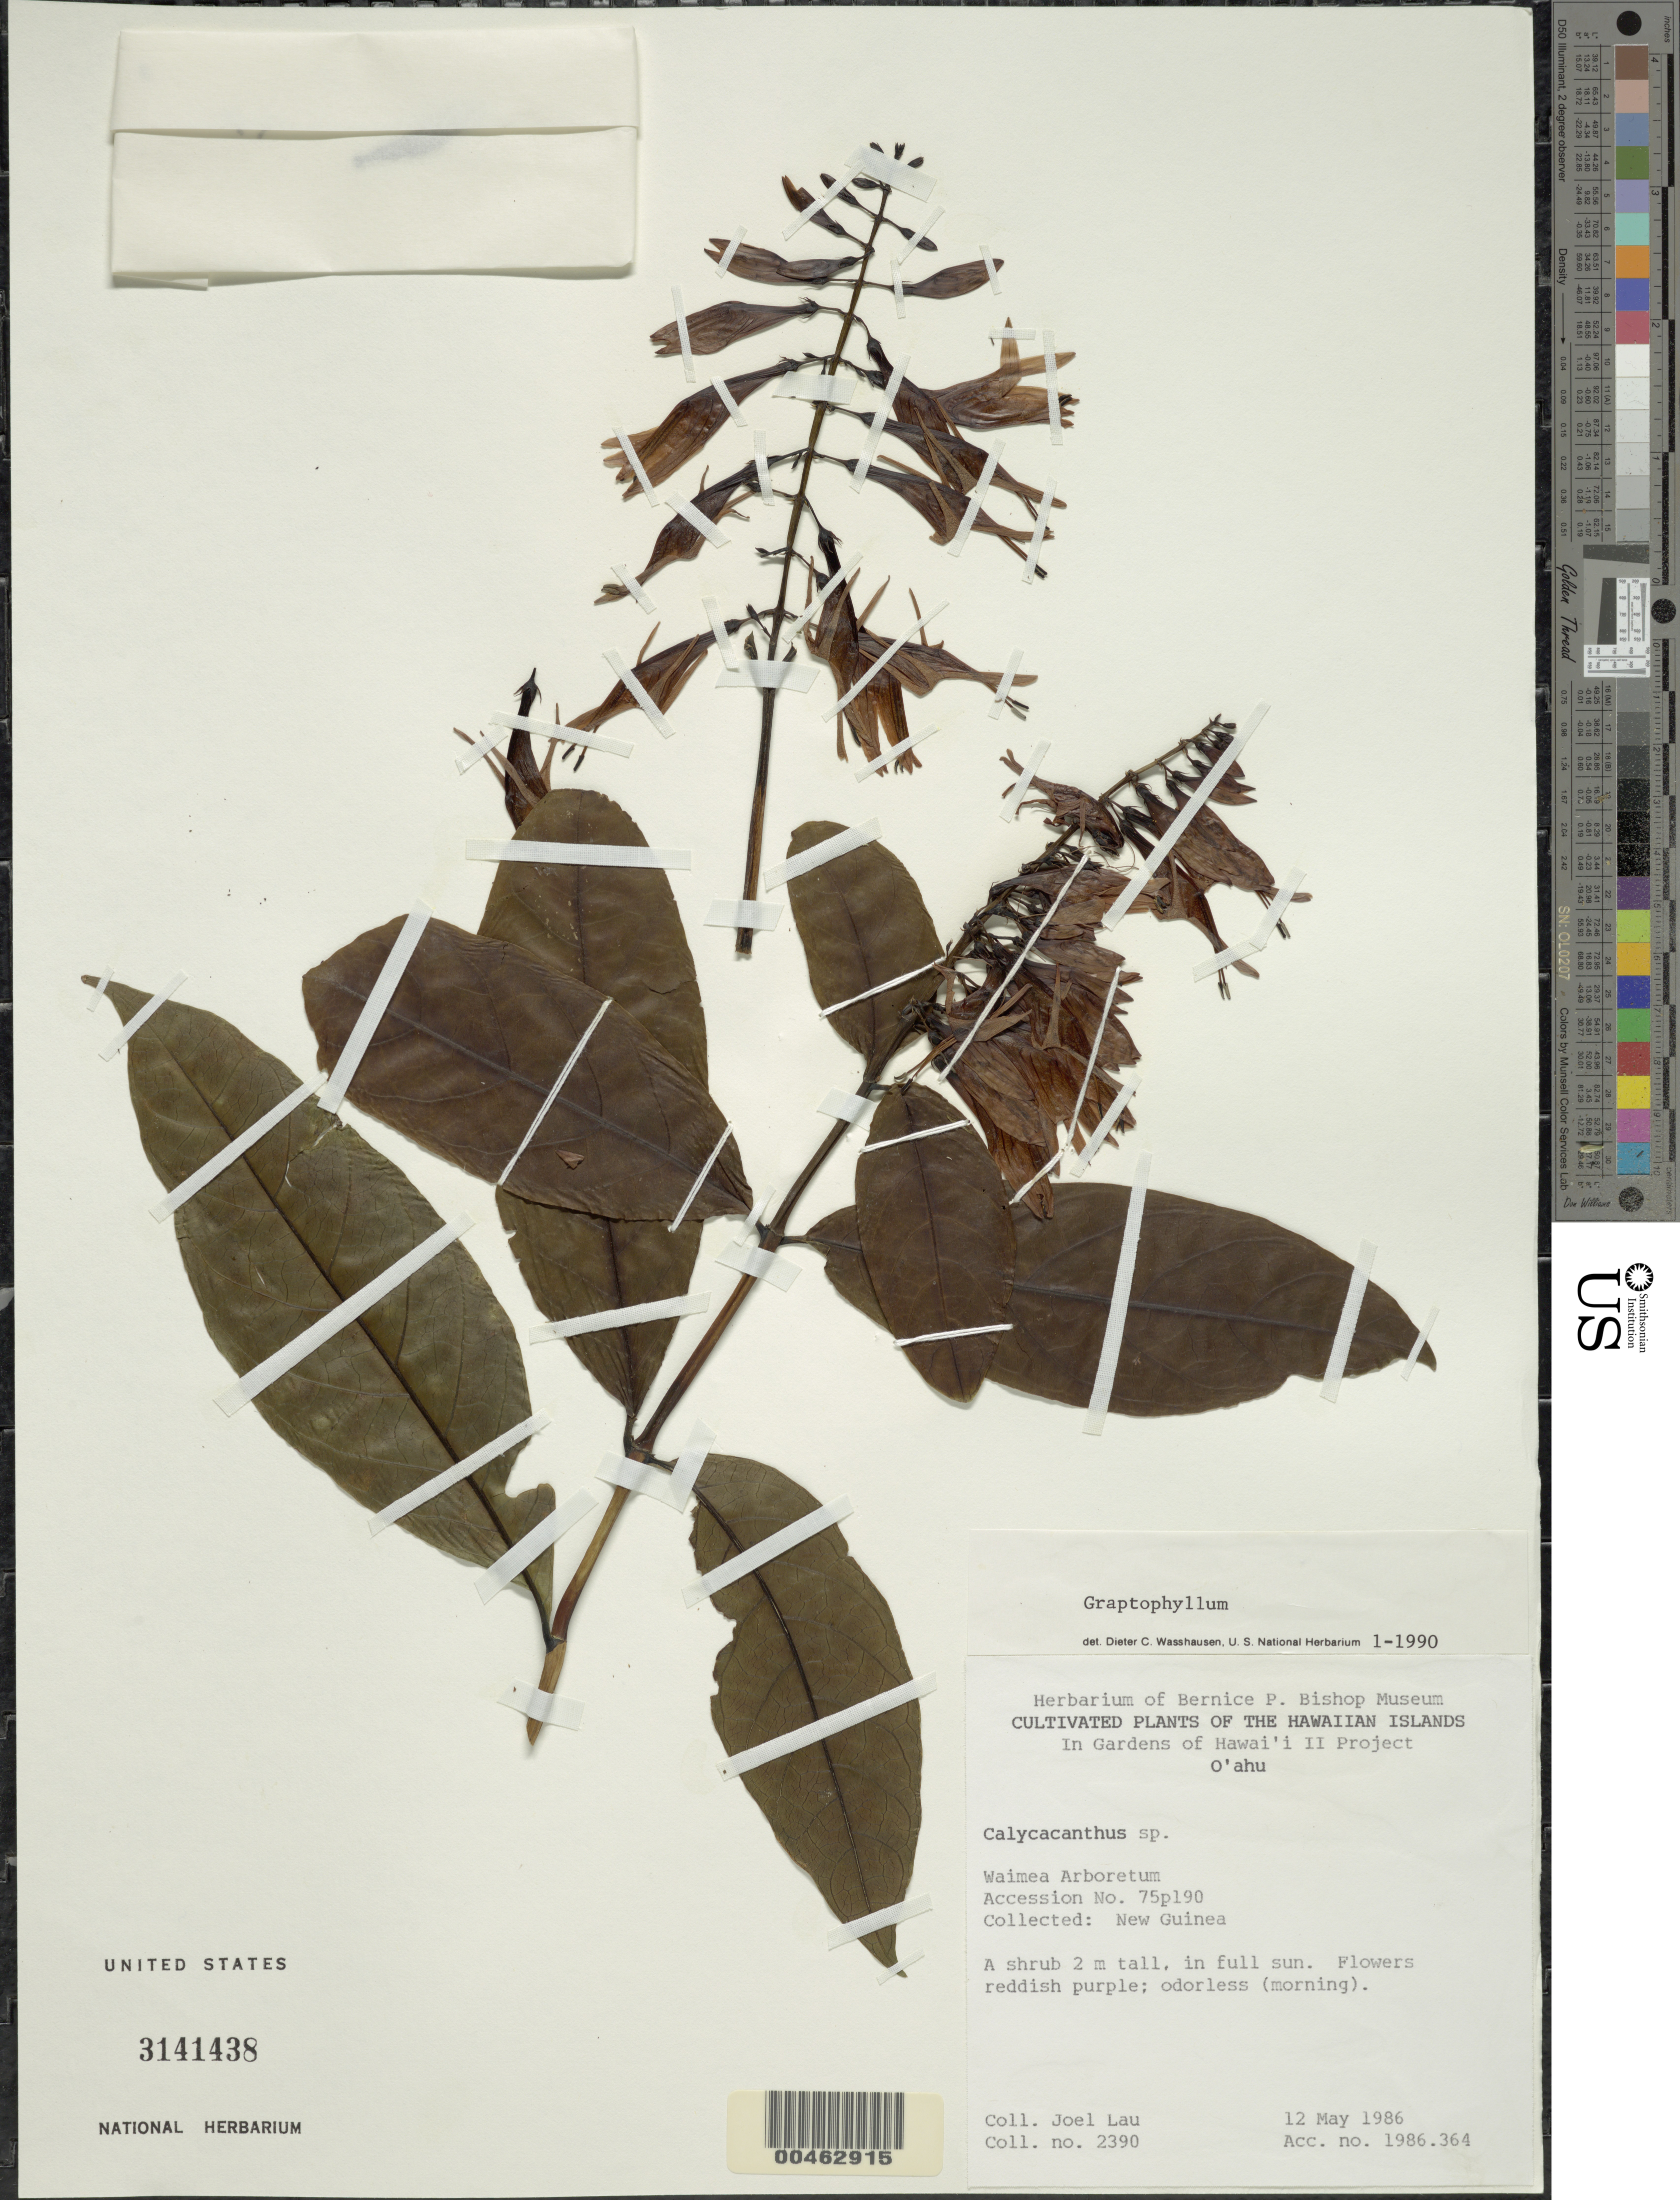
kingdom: Plantae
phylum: Tracheophyta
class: Magnoliopsida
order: Lamiales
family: Acanthaceae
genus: Graptophyllum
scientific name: Graptophyllum sp.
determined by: Wasshausen, Dieter C., (BOT), Smithsonian Institution - National Museum of Natural History (UNITED STATES)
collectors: J. Lau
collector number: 2390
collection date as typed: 12 May 1986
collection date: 1986-05-12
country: United States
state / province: Hawaii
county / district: Kauai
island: Kaua'i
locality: Waimea Arboretum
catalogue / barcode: US 3141438